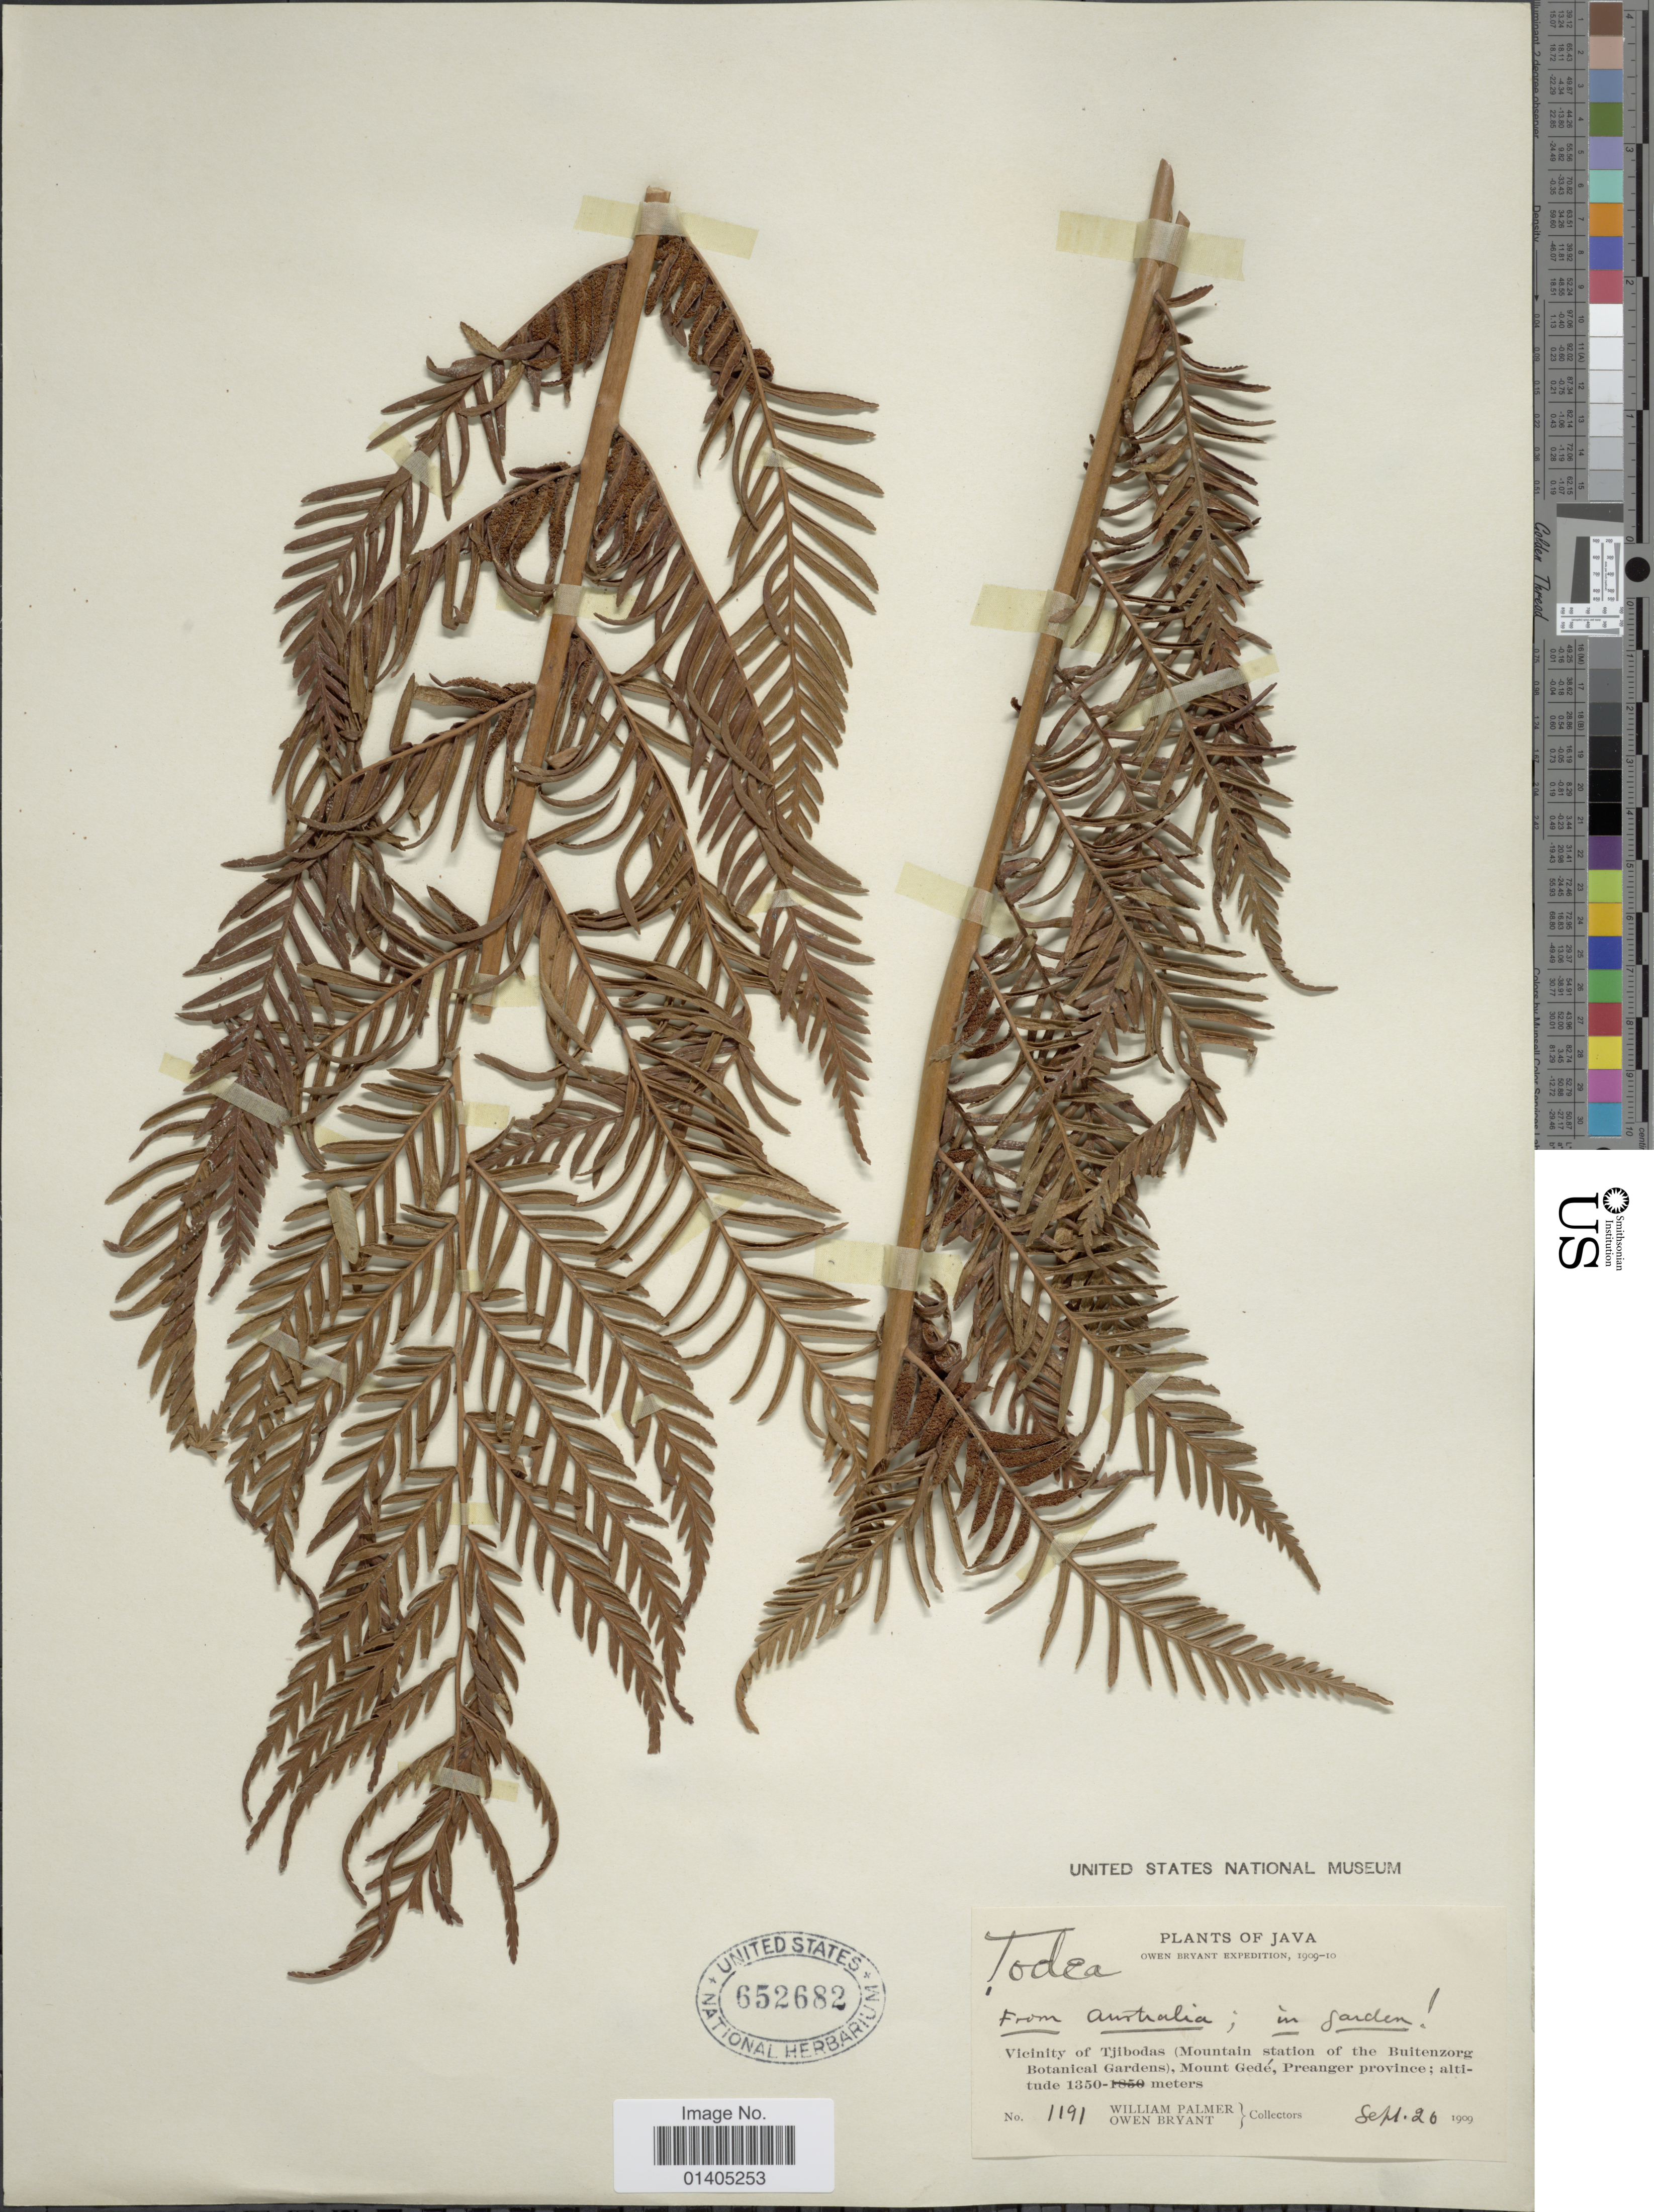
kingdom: Plantae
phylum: Tracheophyta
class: Polypodiopsida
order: Osmundales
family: Osmundaceae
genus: Todea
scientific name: Todea barbara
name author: T. Moore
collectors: W. Palmer & O. Bryant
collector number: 1191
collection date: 1909-09-20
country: Indonesia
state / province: Java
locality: Vicinity of Tjibodas (mountain staton the Buitenzorg Botanical Gardens), Mount Gedé, Preanger province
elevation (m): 1350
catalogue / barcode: US 652682